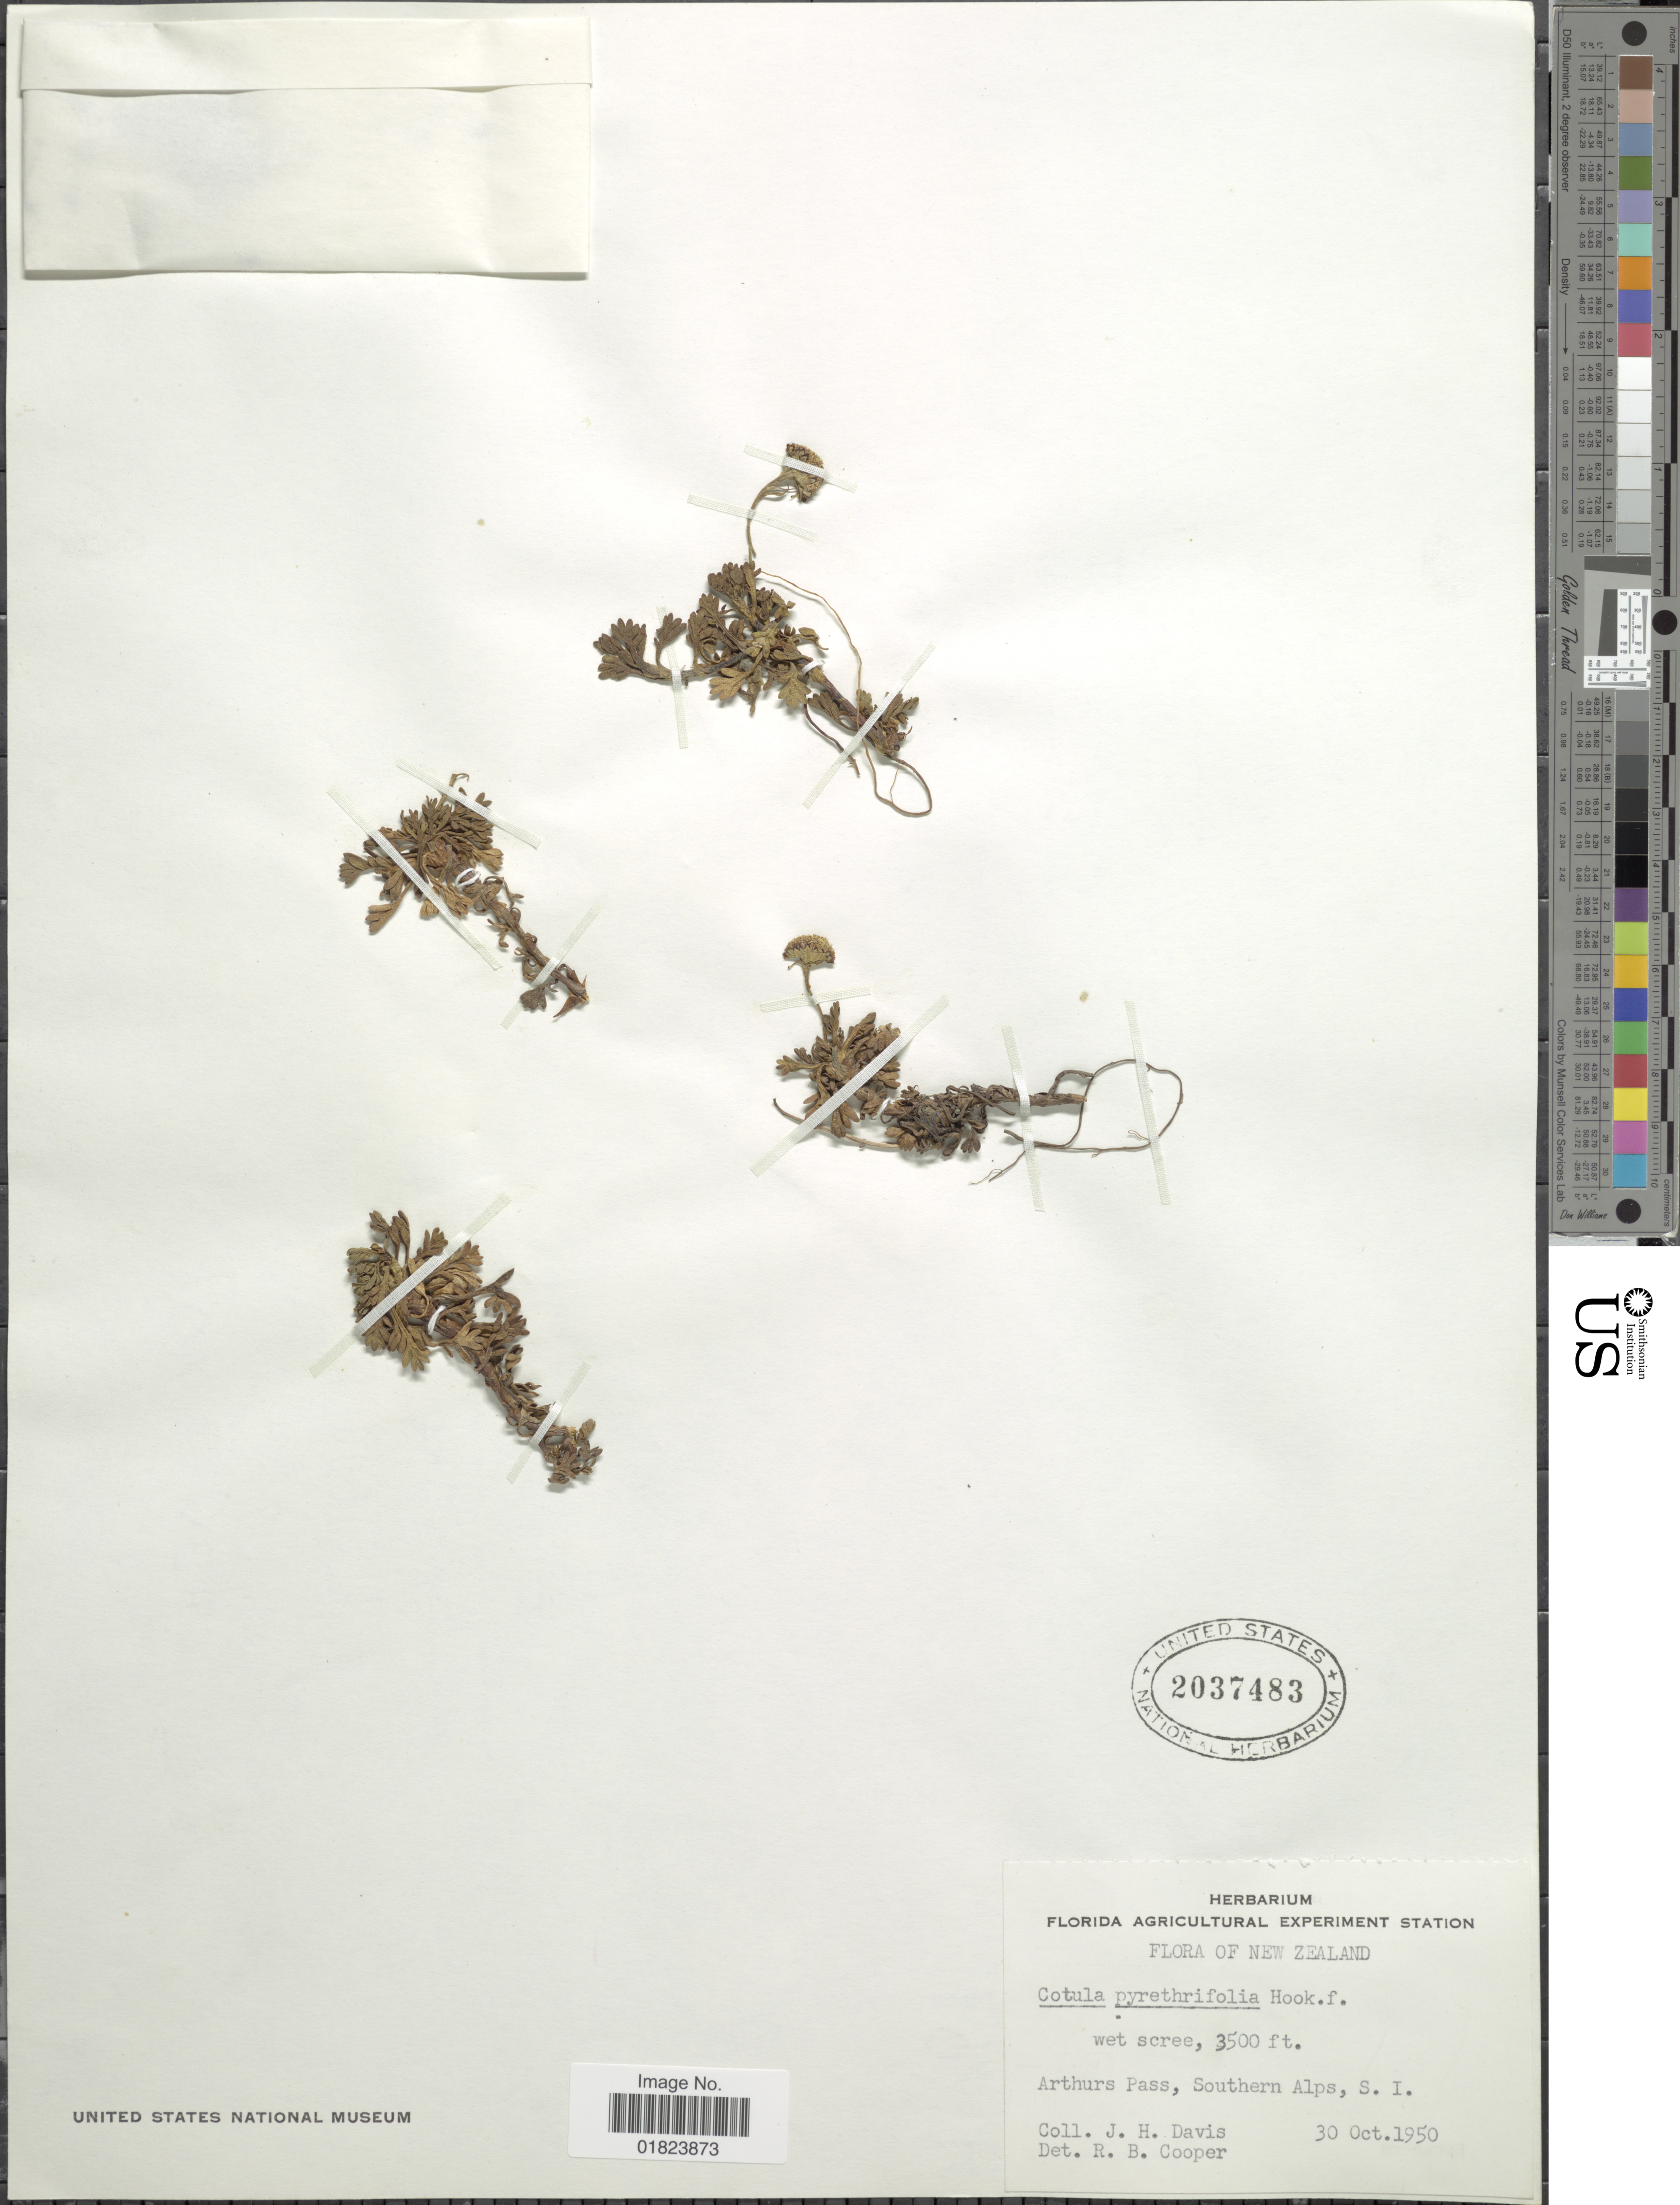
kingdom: Plantae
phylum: Tracheophyta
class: Magnoliopsida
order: Asterales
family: Asteraceae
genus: Cotula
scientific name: Cotula pyrethrifolia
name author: Hook. f.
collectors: J. Davis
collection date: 1950-10-30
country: New Zealand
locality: Arthur's Pass, Southern Alps, S. I.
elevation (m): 1067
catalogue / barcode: US 2037483